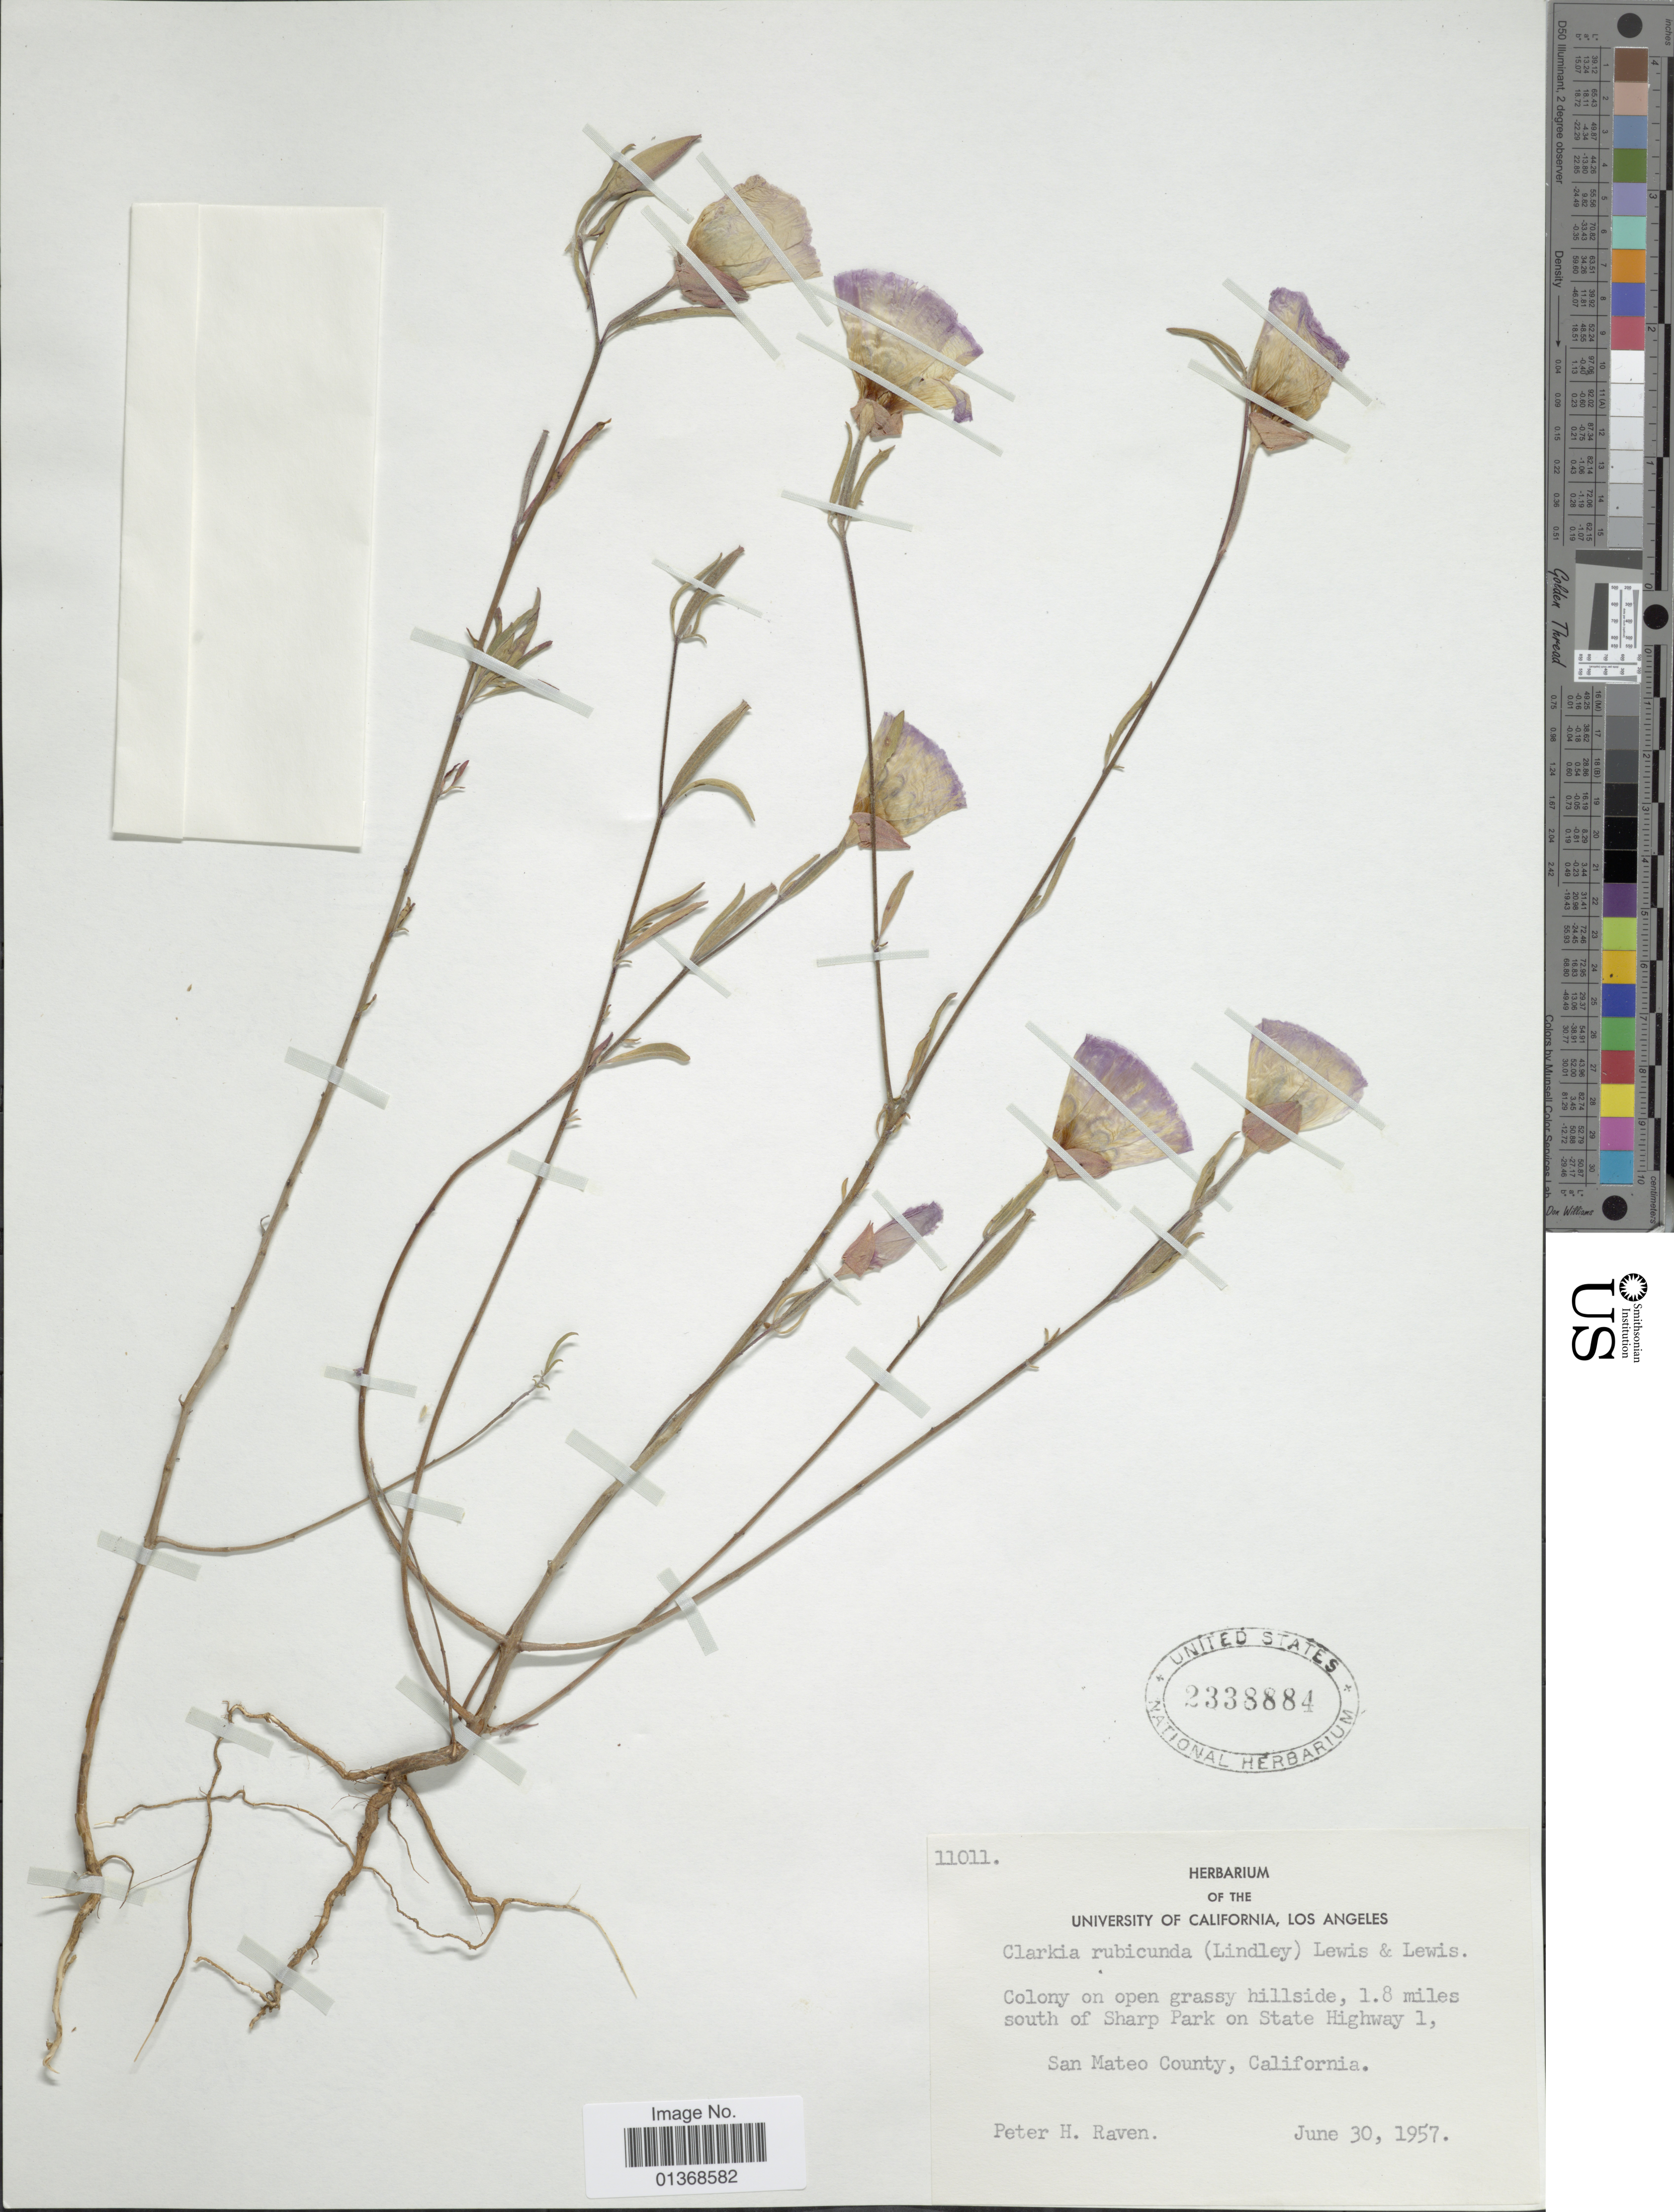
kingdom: Plantae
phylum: Tracheophyta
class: Magnoliopsida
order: Myrtales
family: Onagraceae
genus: Clarkia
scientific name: Clarkia rubicunda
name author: (Lindl.) F. H. Lewis & M.R. Lewis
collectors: P. H. Raven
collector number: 11011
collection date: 1957-06-30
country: United States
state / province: California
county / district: San Mateo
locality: Colony on open grassy hillside, 1.8 miles south of Sharp Park on State Highway 1, San Mateo County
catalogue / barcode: US 2338884